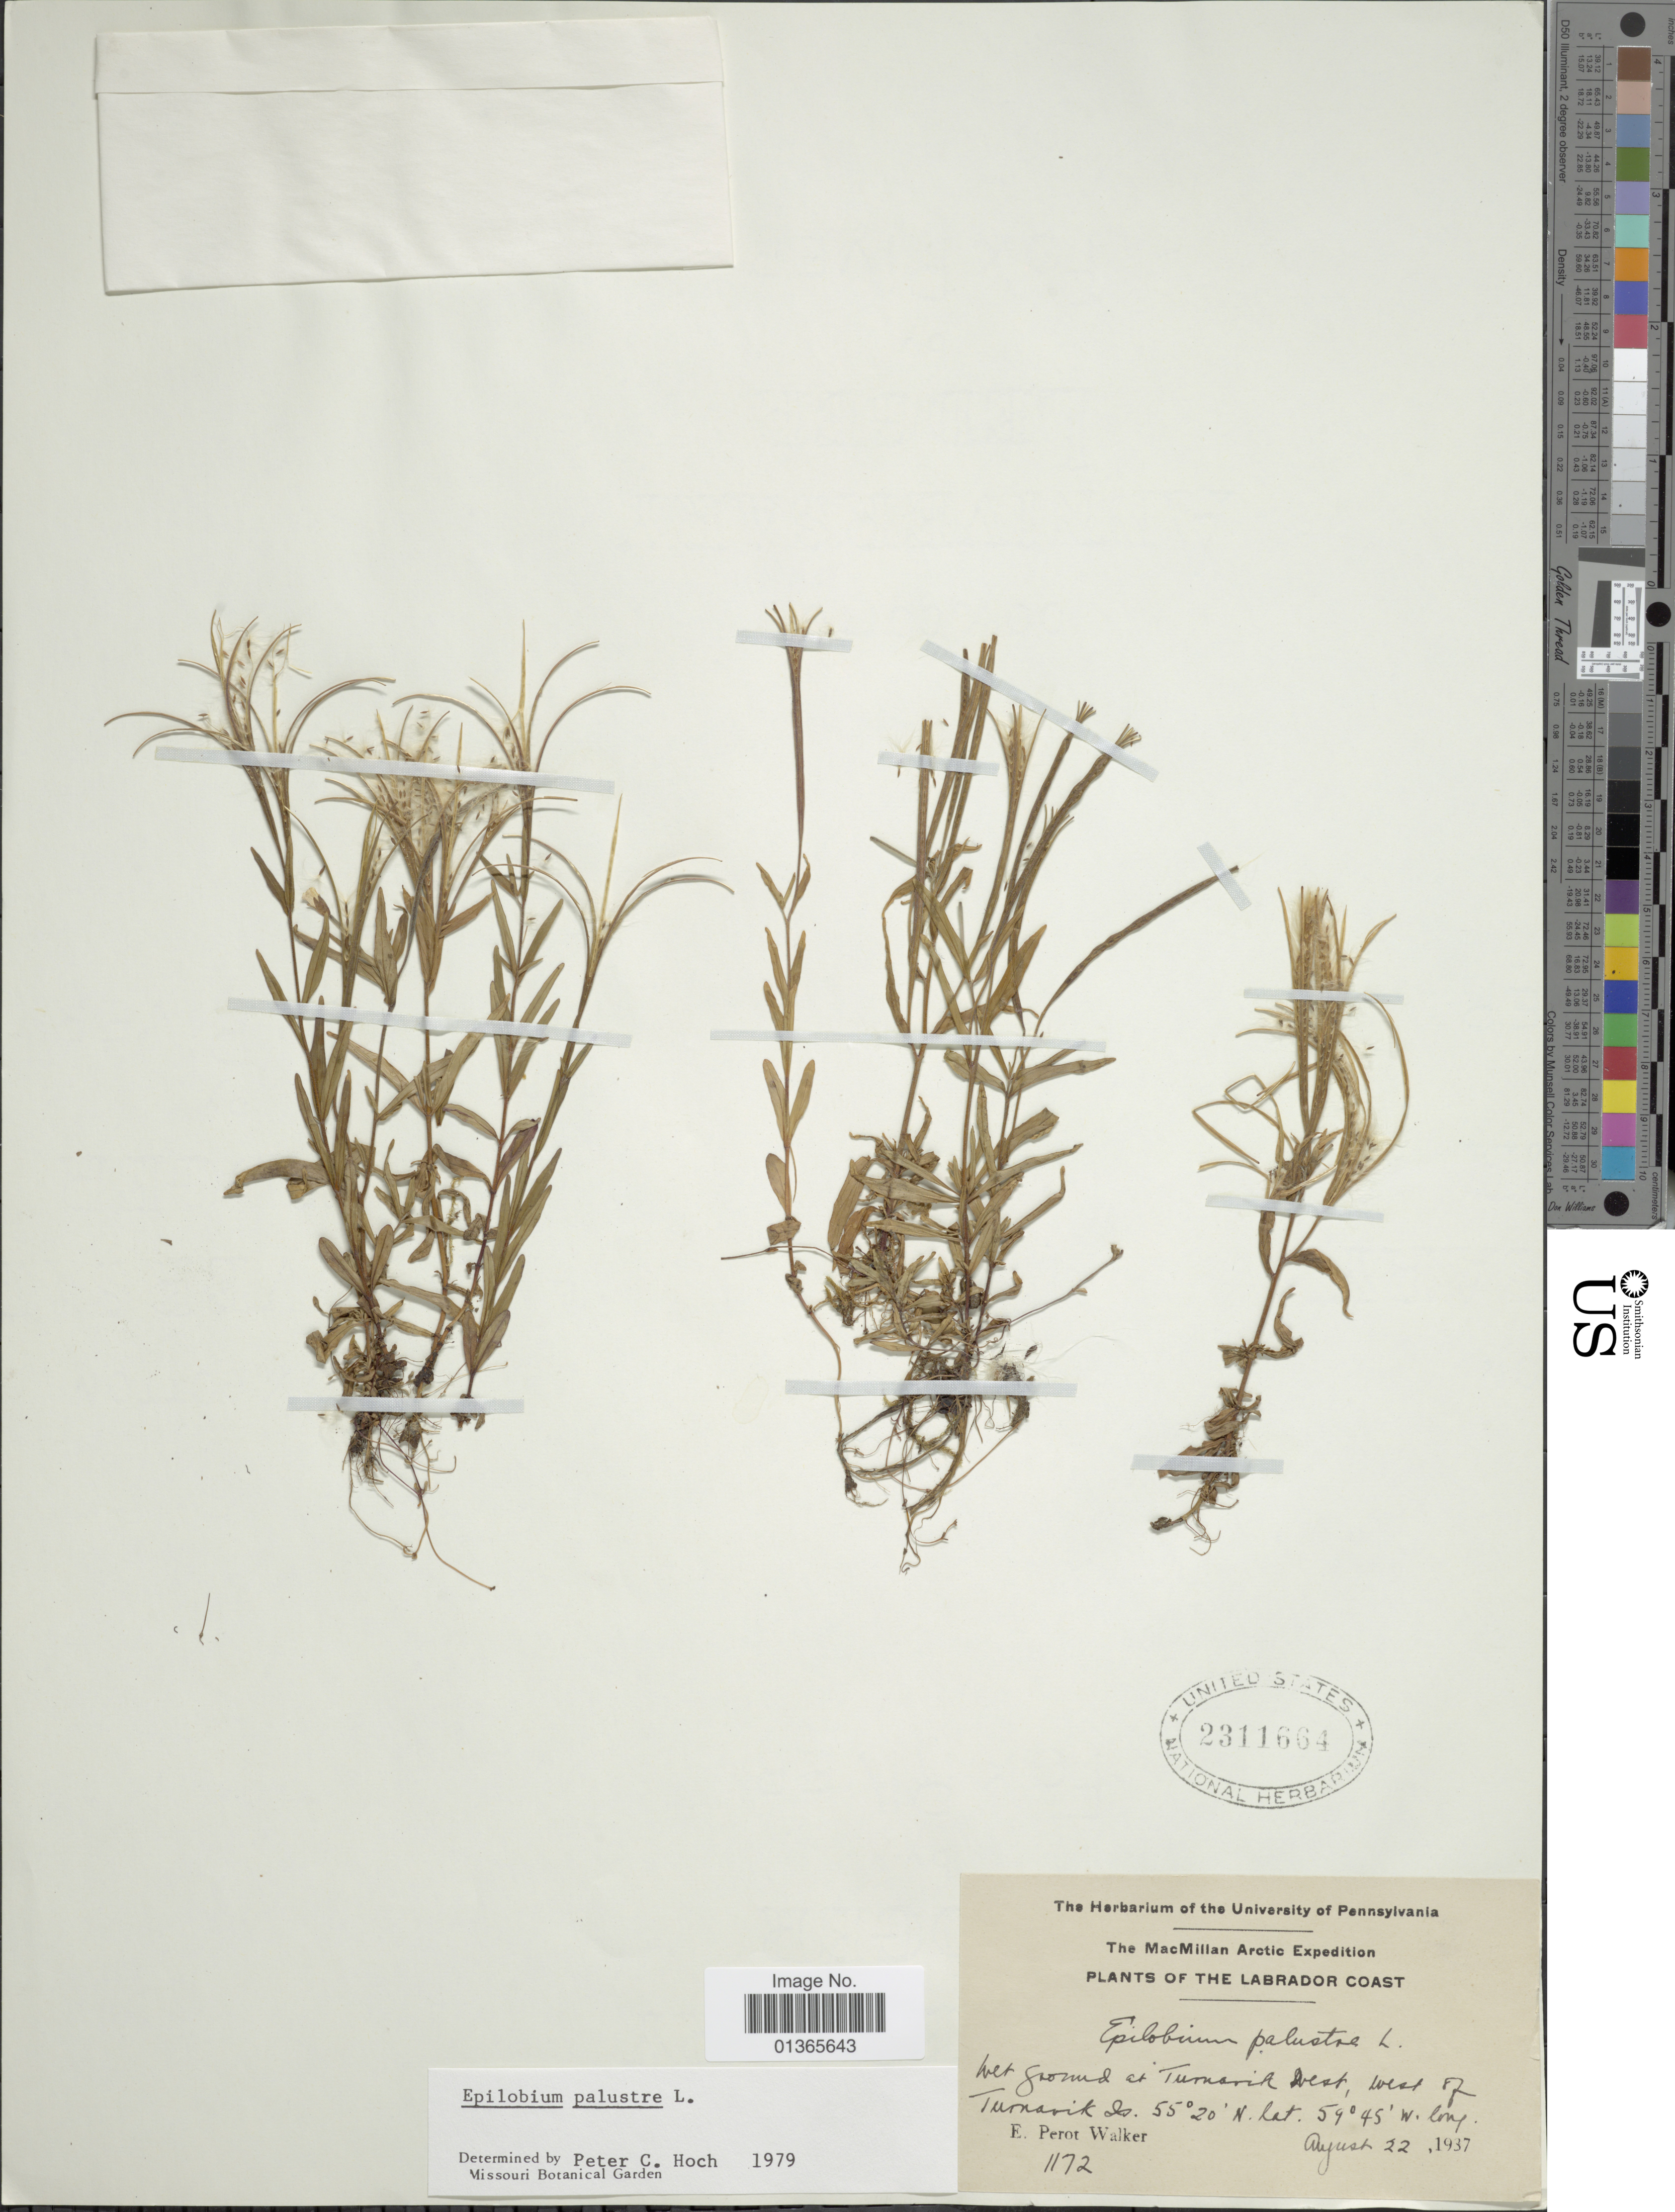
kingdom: Plantae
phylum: Tracheophyta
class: Magnoliopsida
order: Myrtales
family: Onagraceae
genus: Epilobium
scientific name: Epilobium palustre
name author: L.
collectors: E. P. Walker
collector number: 1172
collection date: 1937-08-22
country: Canada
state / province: Newfoundland and Labrador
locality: Labrador. Wet ground at Turnavik West, west of Turnavik.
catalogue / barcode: US 2311664